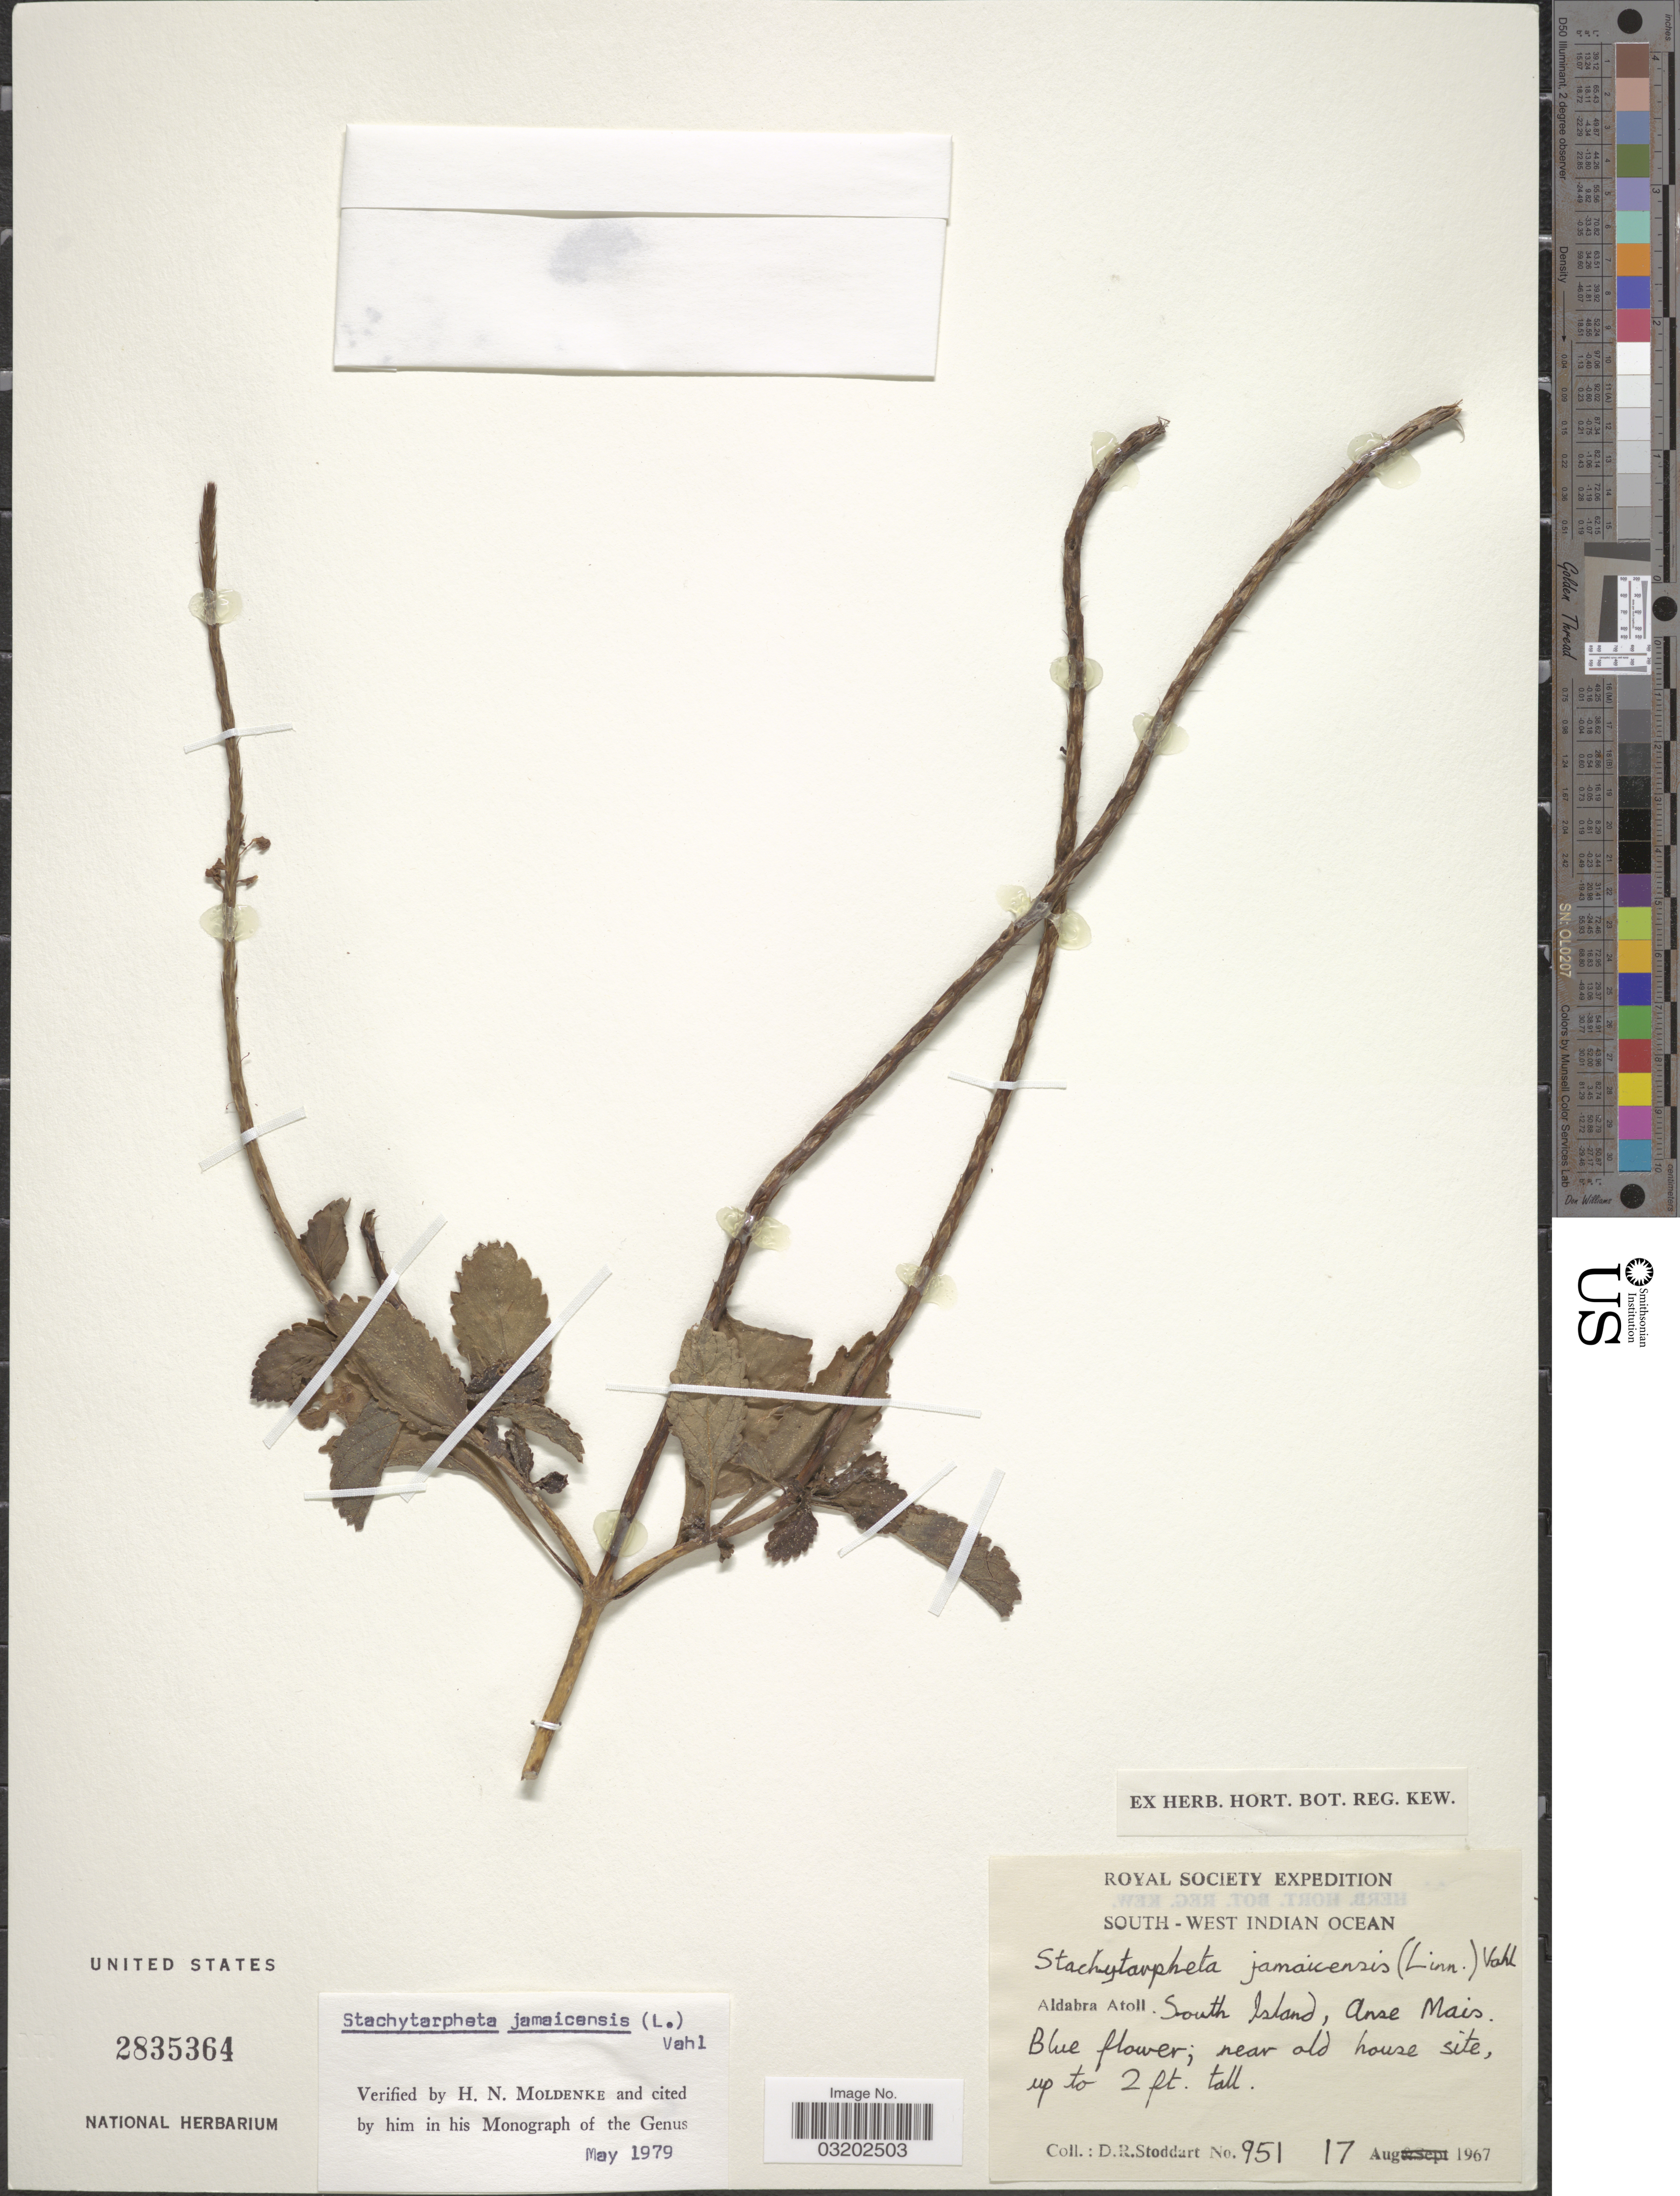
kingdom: Plantae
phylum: Tracheophyta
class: Magnoliopsida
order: Lamiales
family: Verbenaceae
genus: Stachytarpheta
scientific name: Stachytarpheta jamaicensis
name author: (L.) Vahl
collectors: D. R. Stoddart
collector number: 951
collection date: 1967-08-17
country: Seychelles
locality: South-West Indian Ocean, Aldabra Atoll. South Island, Asne Mais.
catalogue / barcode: US 2835364